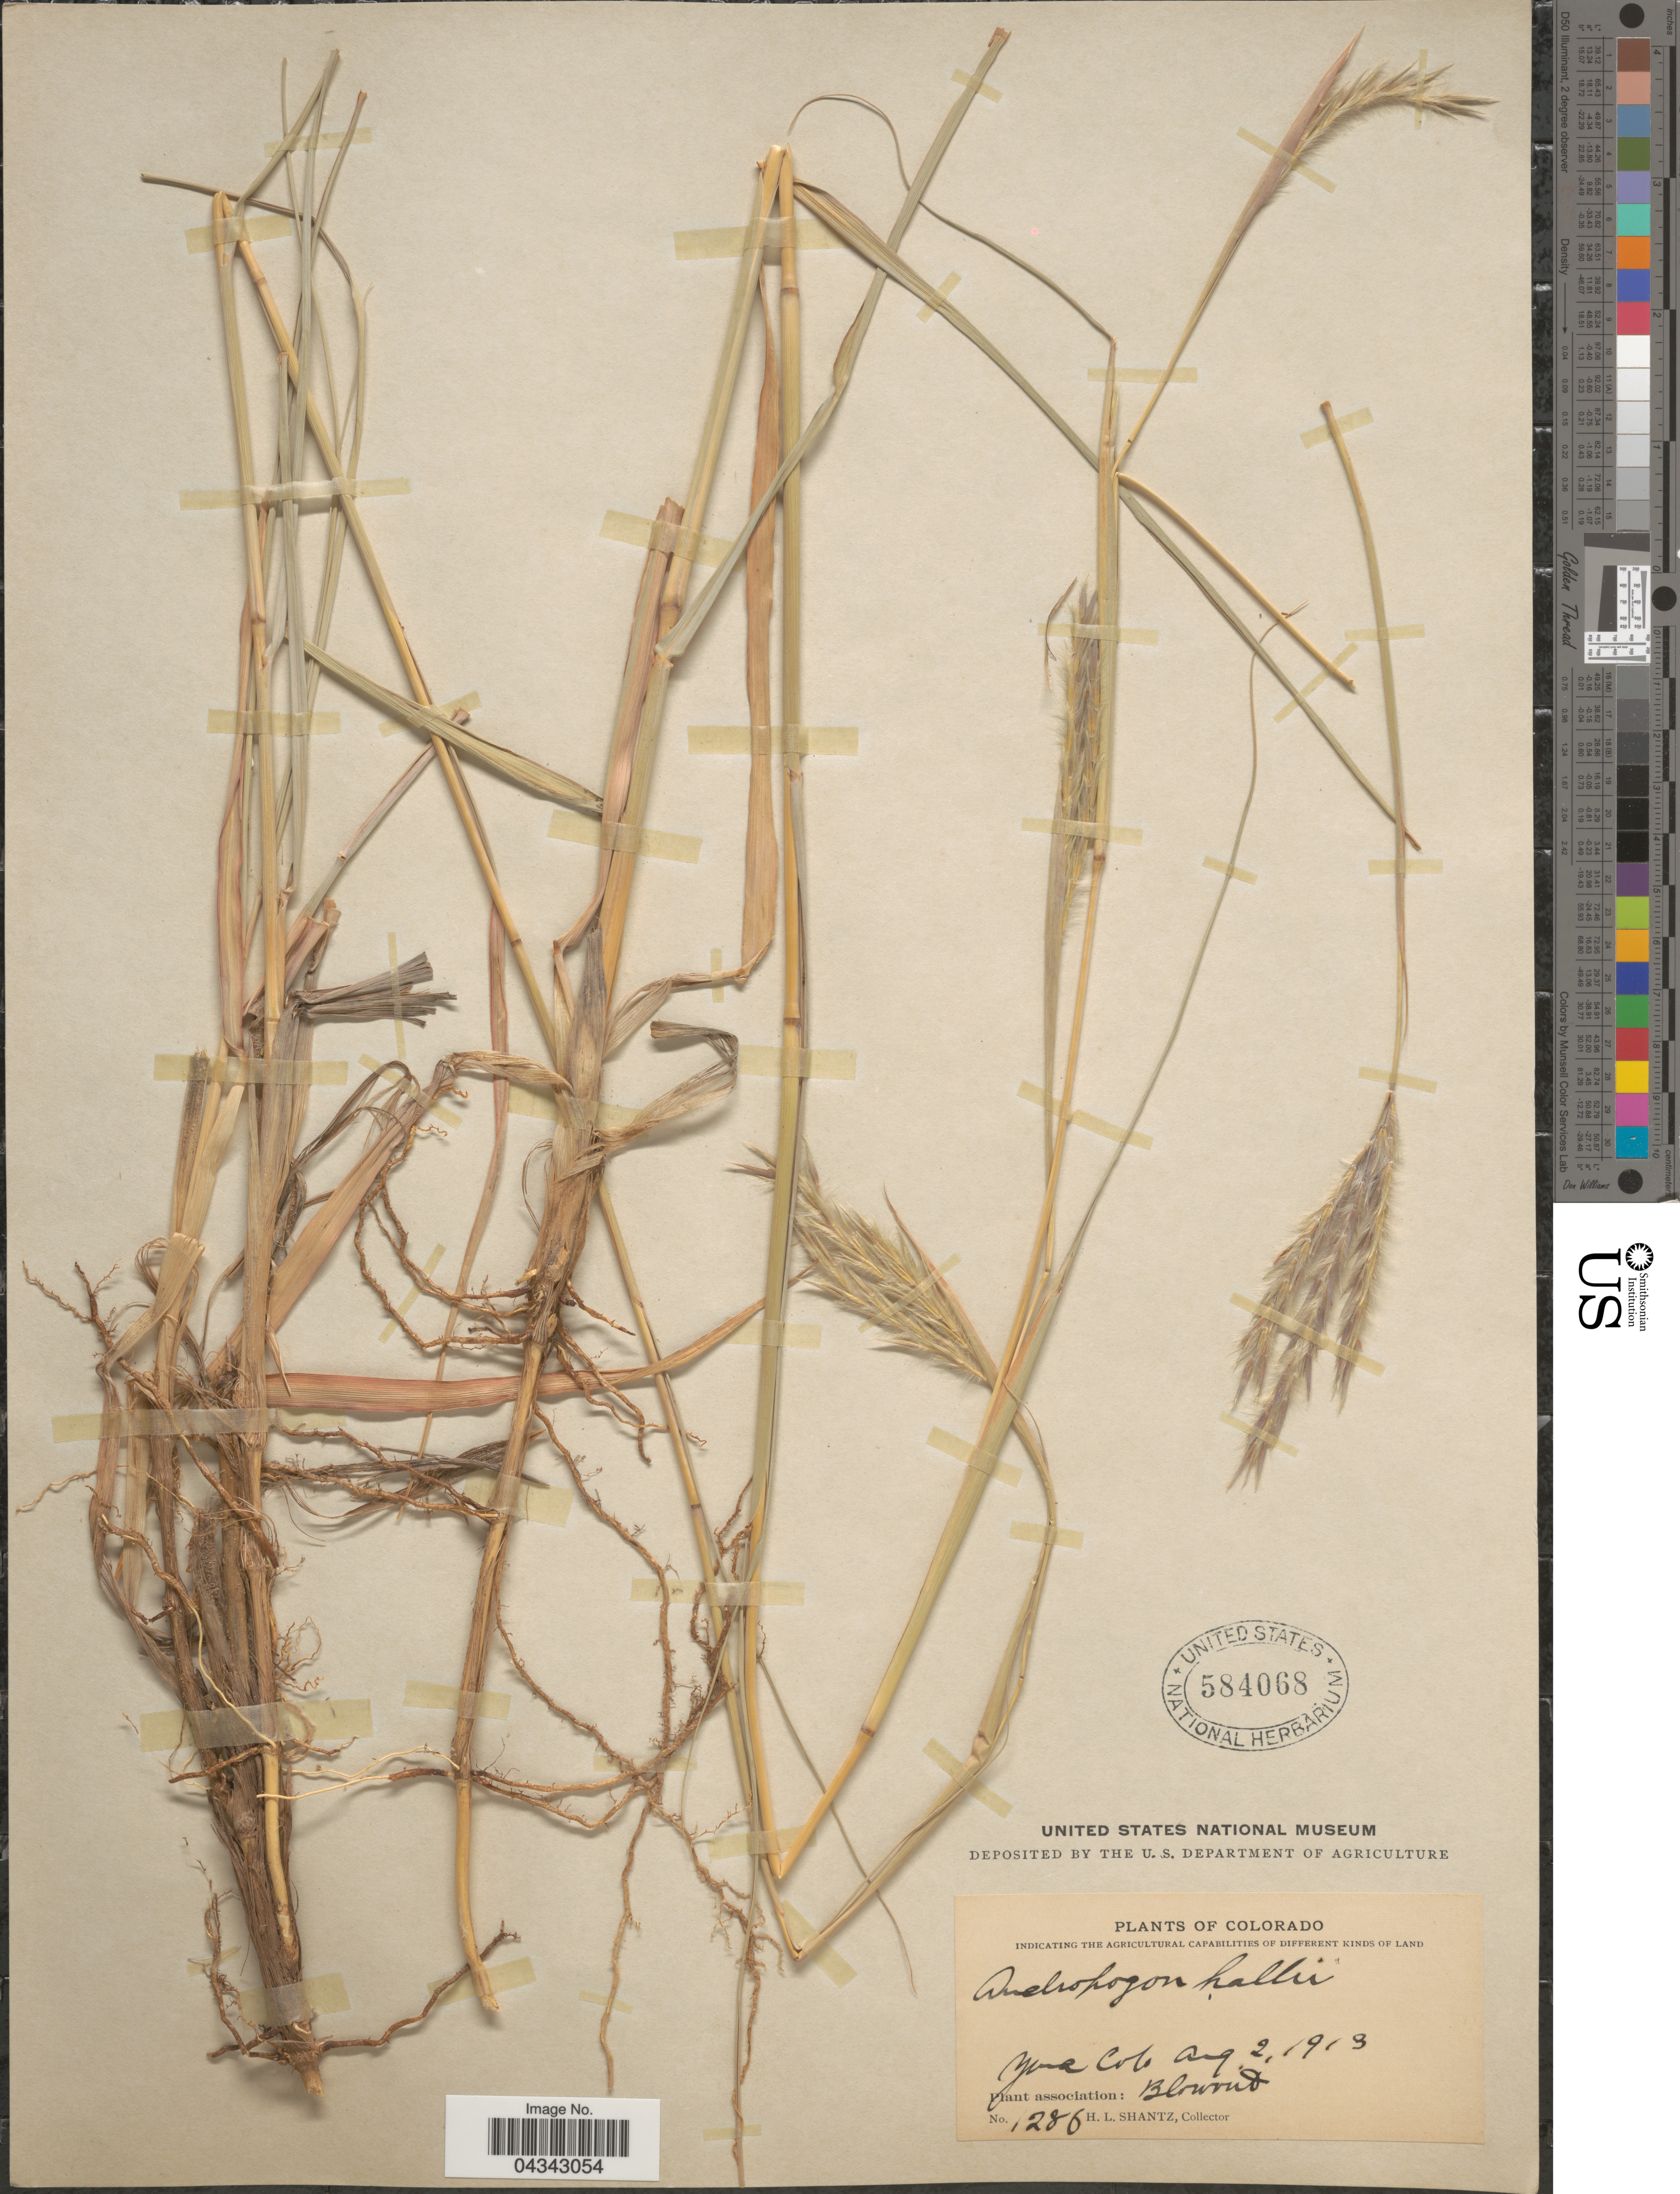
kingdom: Plantae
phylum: Tracheophyta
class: Liliopsida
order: Poales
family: Poaceae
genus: Andropogon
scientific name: Andropogon gerardii subsp. hallii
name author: (Hack.) Wipff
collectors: H. Shantz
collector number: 1286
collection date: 1913-08-02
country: United States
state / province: Colorado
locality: Yuma.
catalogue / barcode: US 584068